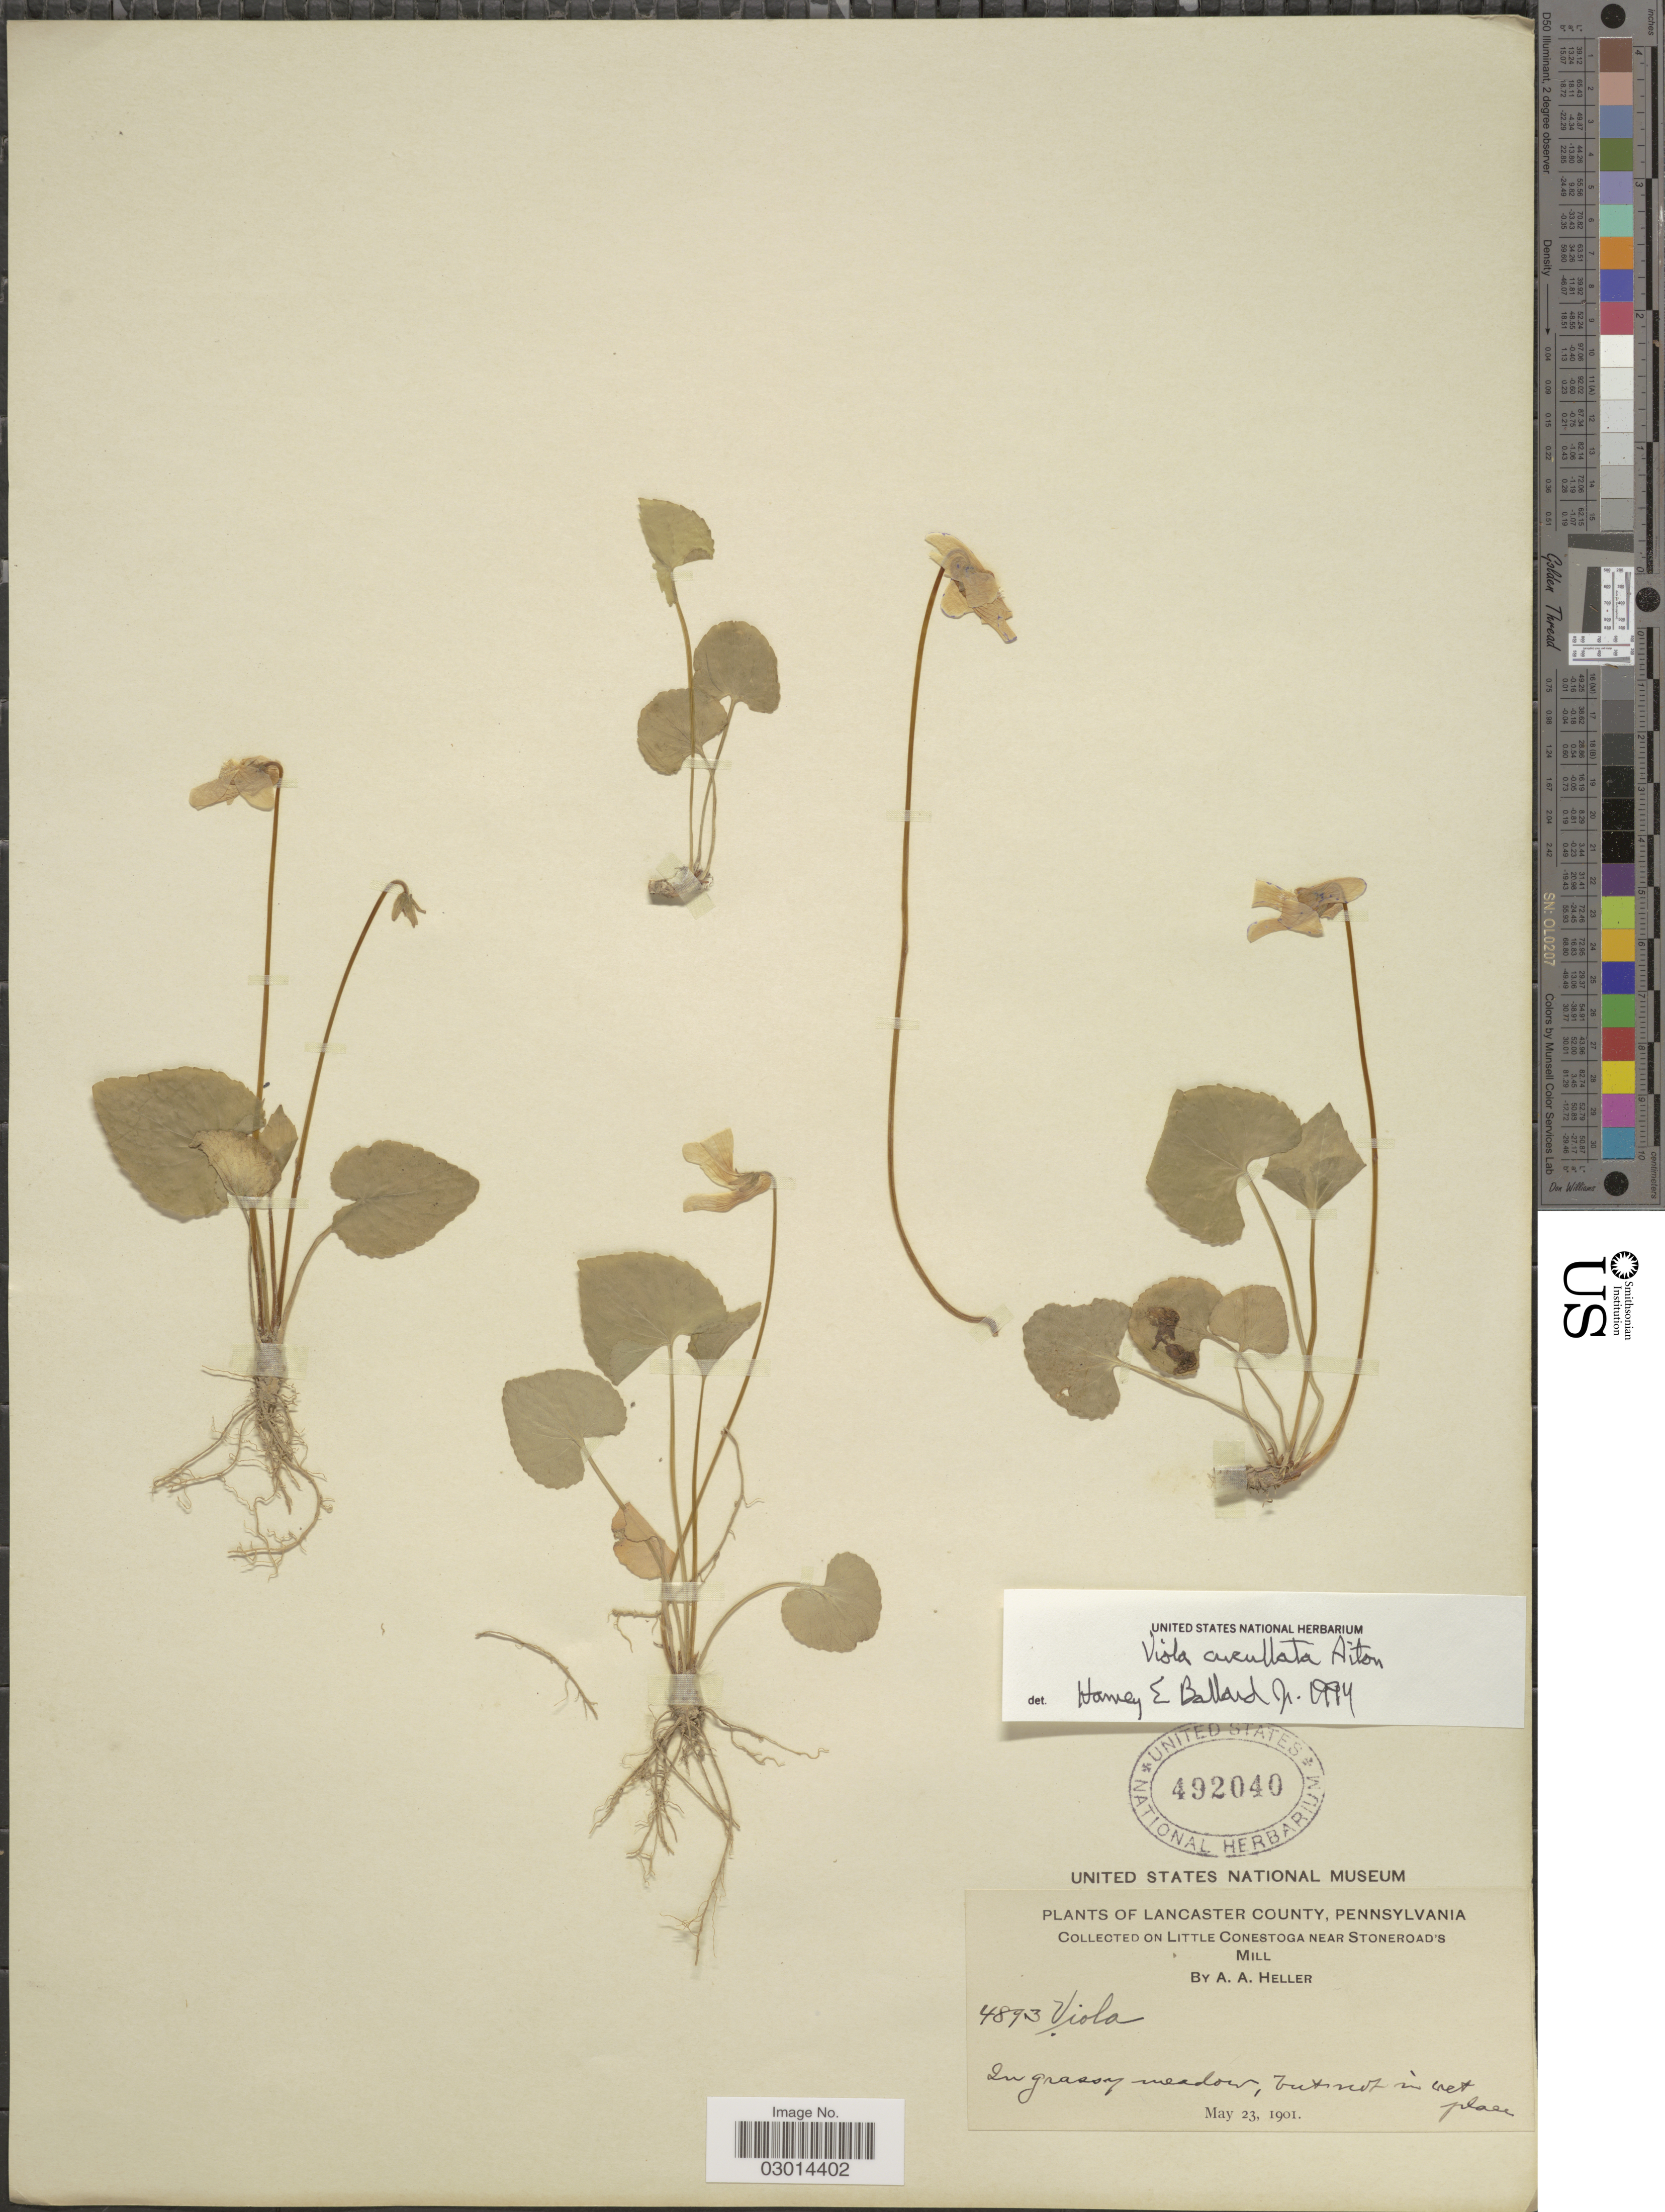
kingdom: Plantae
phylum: Tracheophyta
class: Magnoliopsida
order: Malpighiales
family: Violaceae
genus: Viola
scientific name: Viola cucullata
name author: Aiton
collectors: A. A. Heller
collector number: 4893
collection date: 1901-05-23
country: United States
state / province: Pennsylvania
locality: Lancaster County, Little Conestoga near Stoneroad's Mill.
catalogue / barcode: US 492040